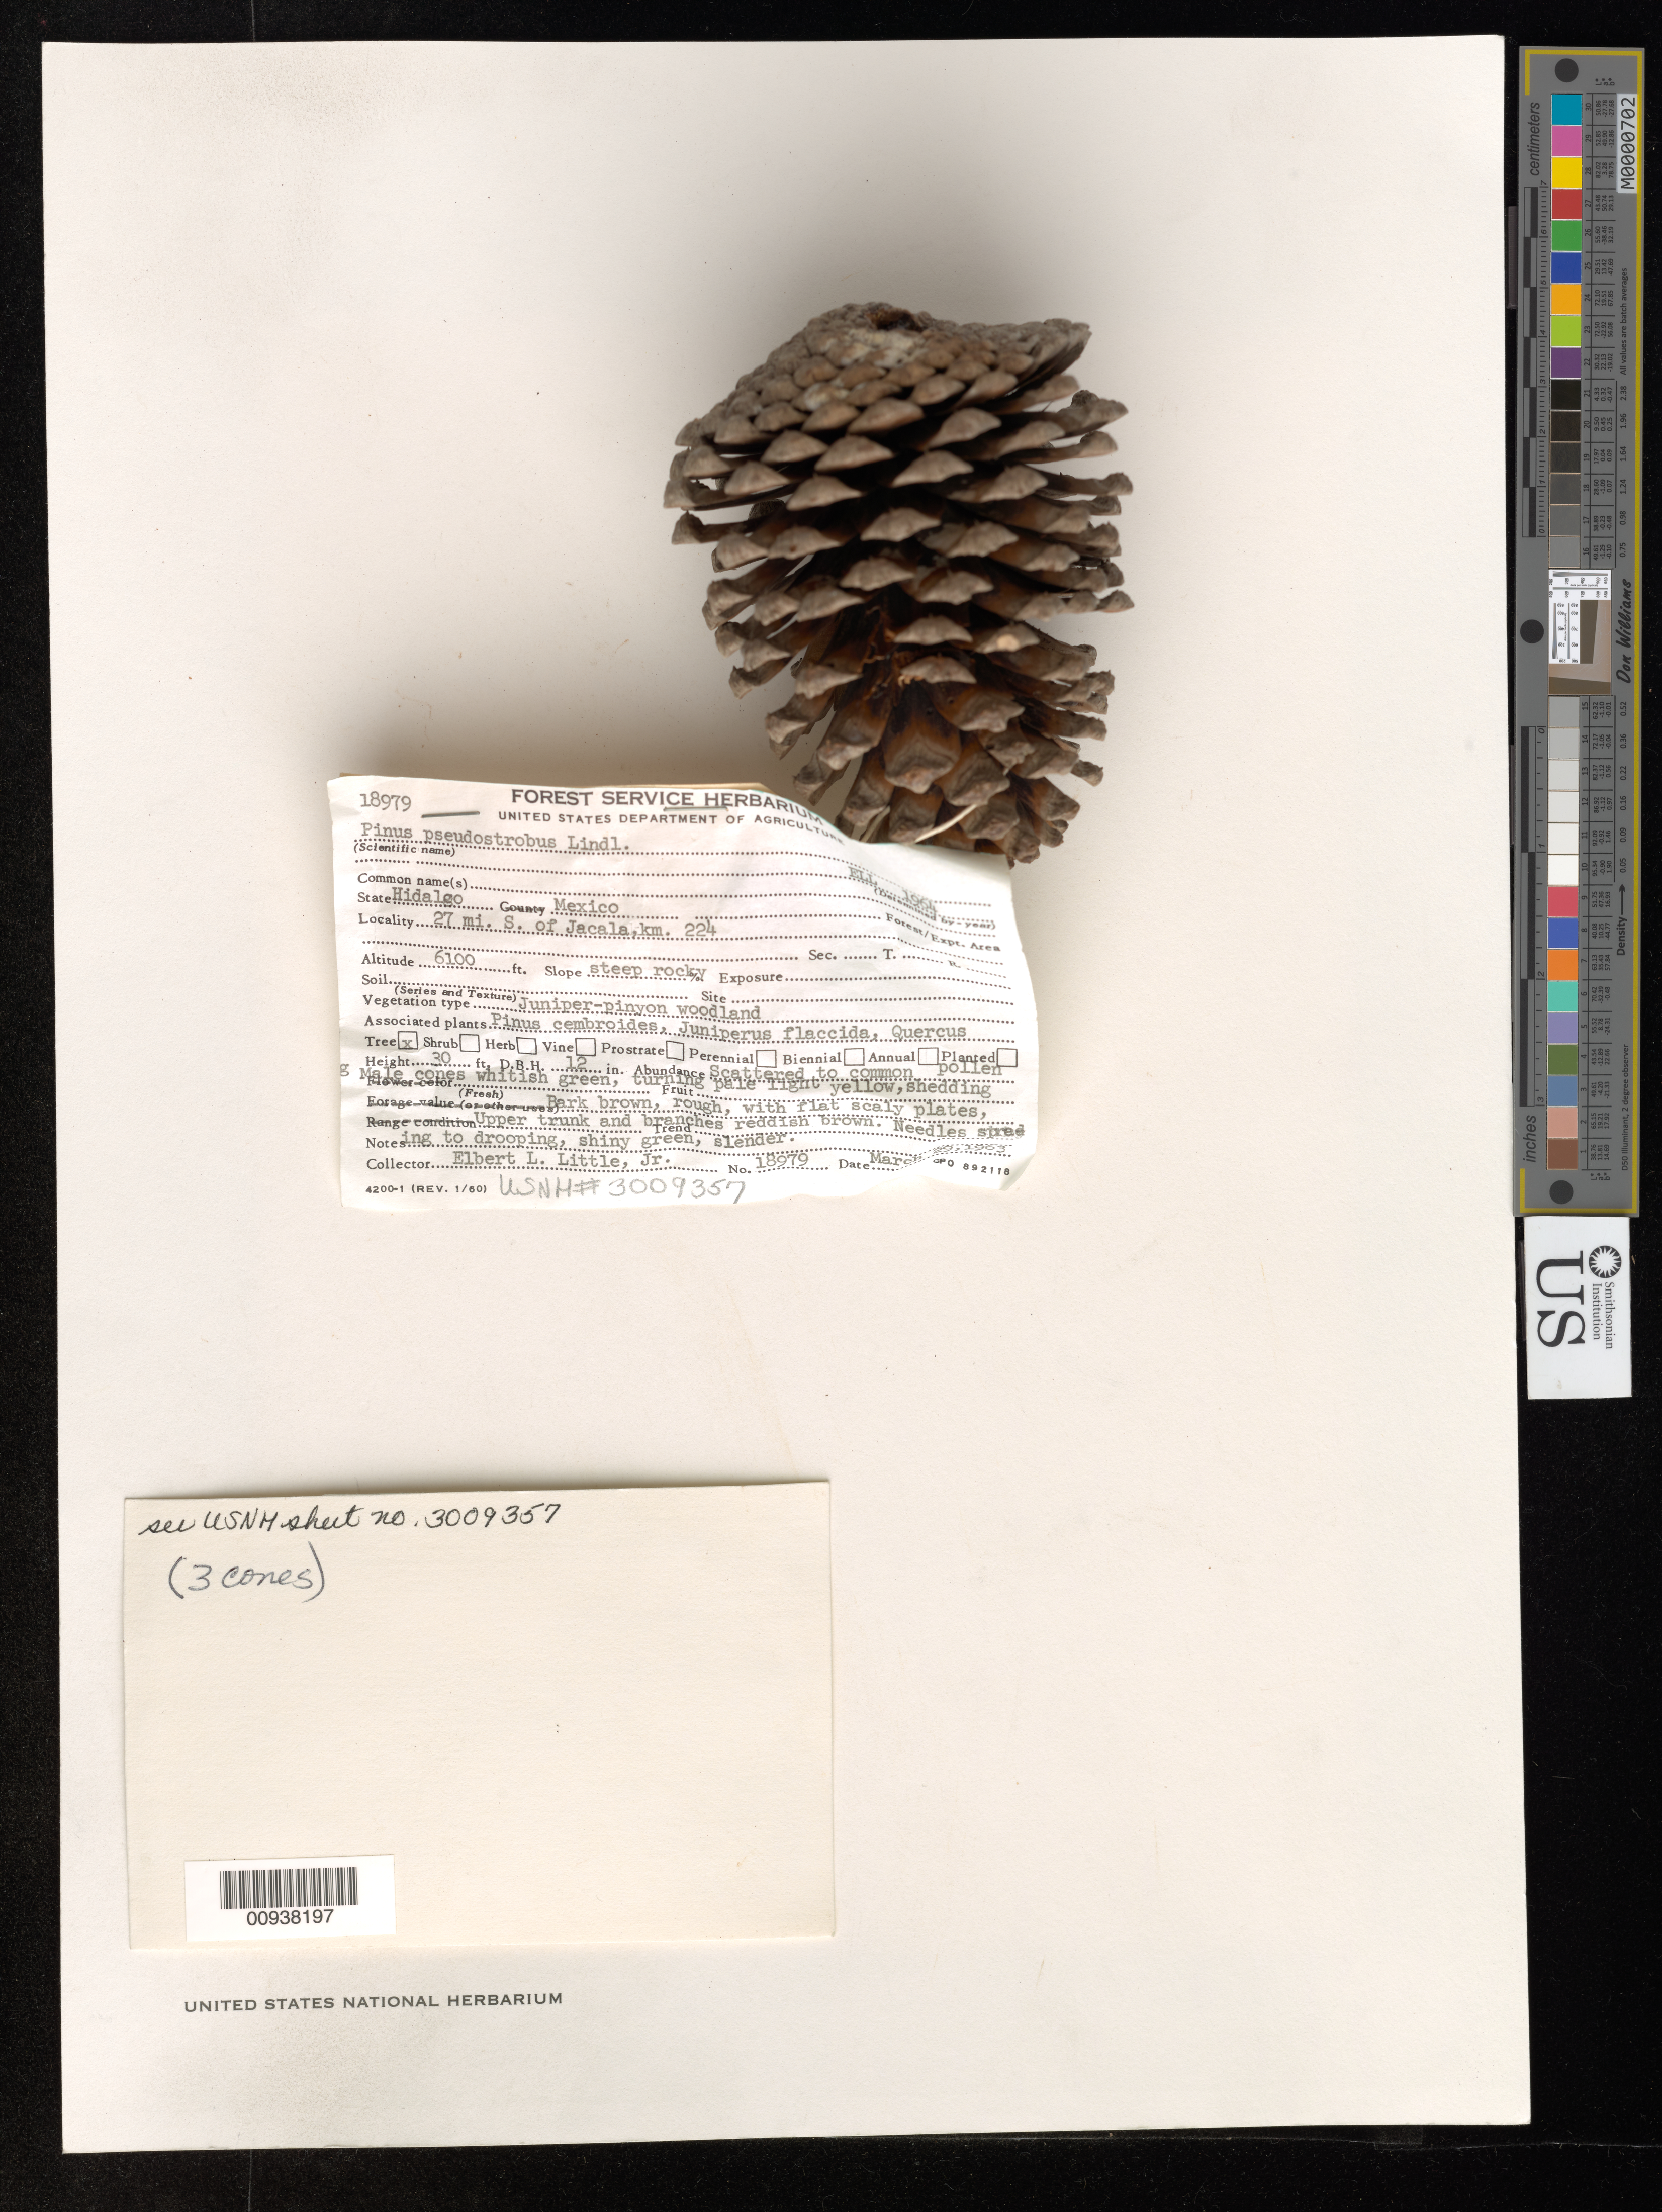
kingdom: Plantae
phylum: Tracheophyta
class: Pinopsida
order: Pinales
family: Pinaceae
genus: Pinus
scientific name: Pinus pseudostrobus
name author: Lindl.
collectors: E. L. Little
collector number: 18979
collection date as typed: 29 Mar 1963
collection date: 1963-03-29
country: Mexico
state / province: Hidalgo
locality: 27 mi. S of Jacala, km. 224.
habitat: Pinyon-juniper woodland. Associated plants Pinus cembroides, Juniperus flaccida, Quercus. Slope steep rocky.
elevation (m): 1859